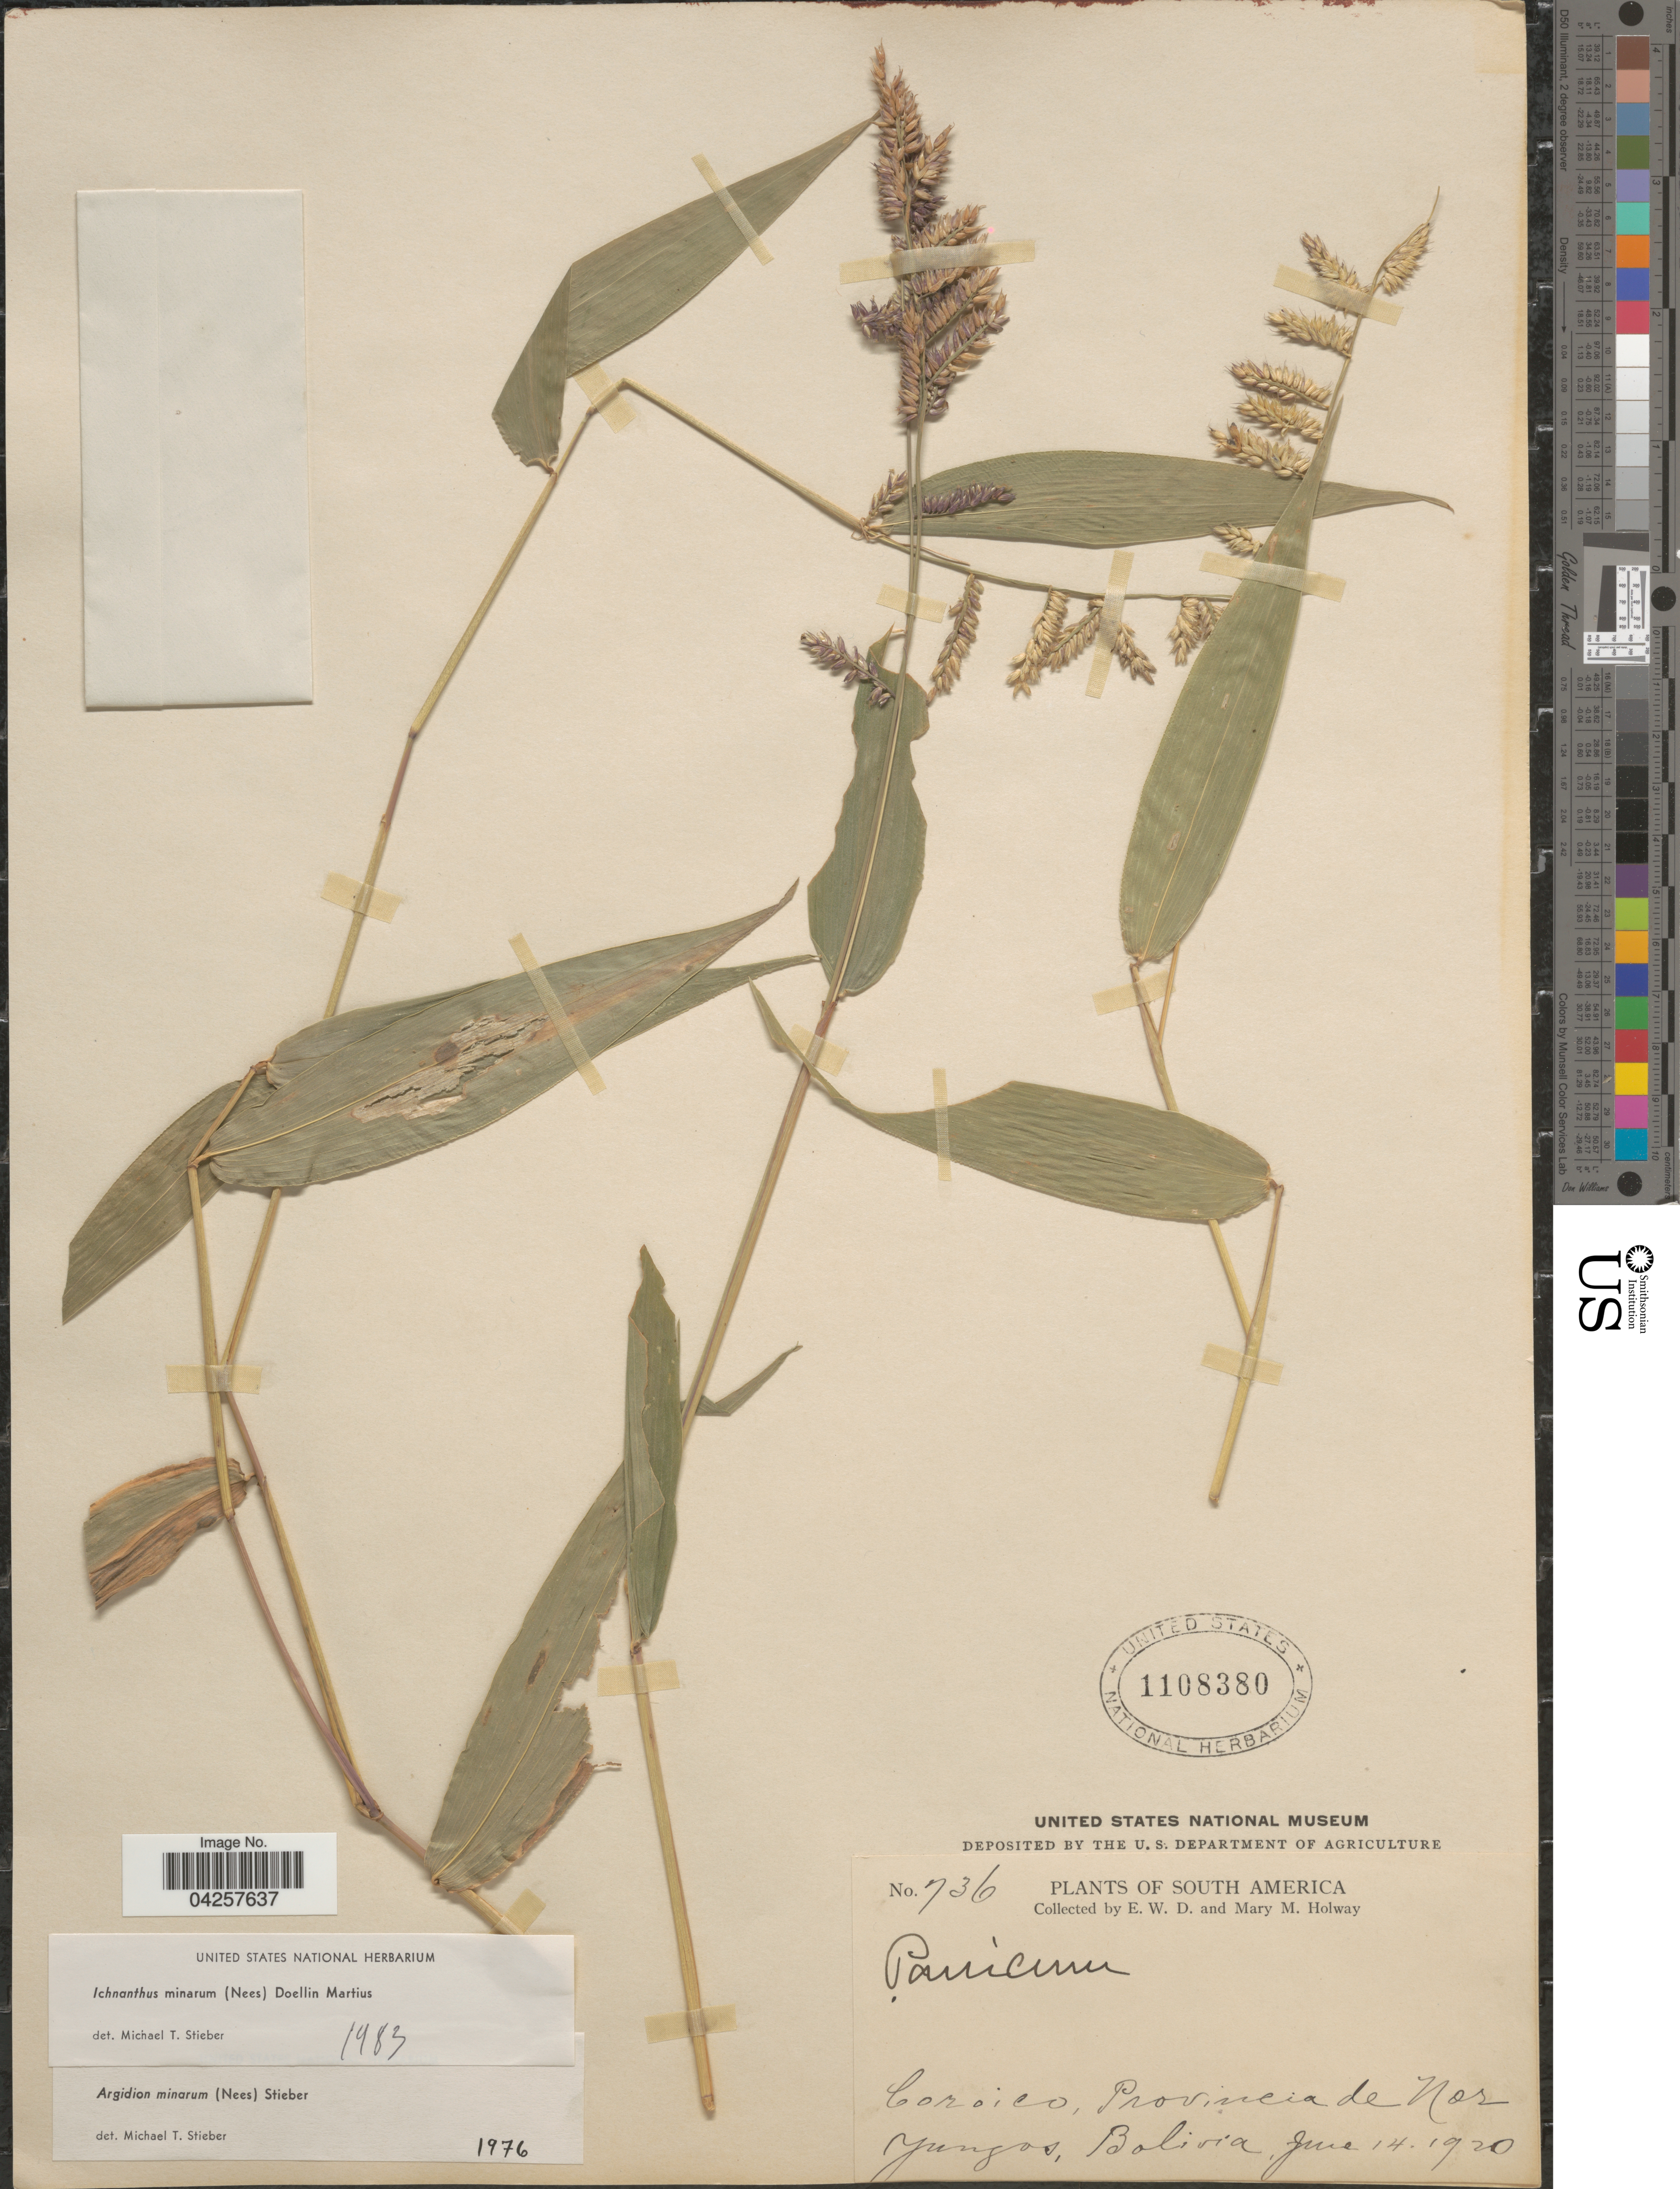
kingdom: Plantae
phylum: Tracheophyta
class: Liliopsida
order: Poales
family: Poaceae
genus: Echinolaena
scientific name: Echinolaena minarum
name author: (Nees) Pilg.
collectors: E. W. D. Holway & M. M. Holway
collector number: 736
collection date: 1920-06-14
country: Bolivia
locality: Coroico, Provincia de Nor Yungas.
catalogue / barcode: US 1108380